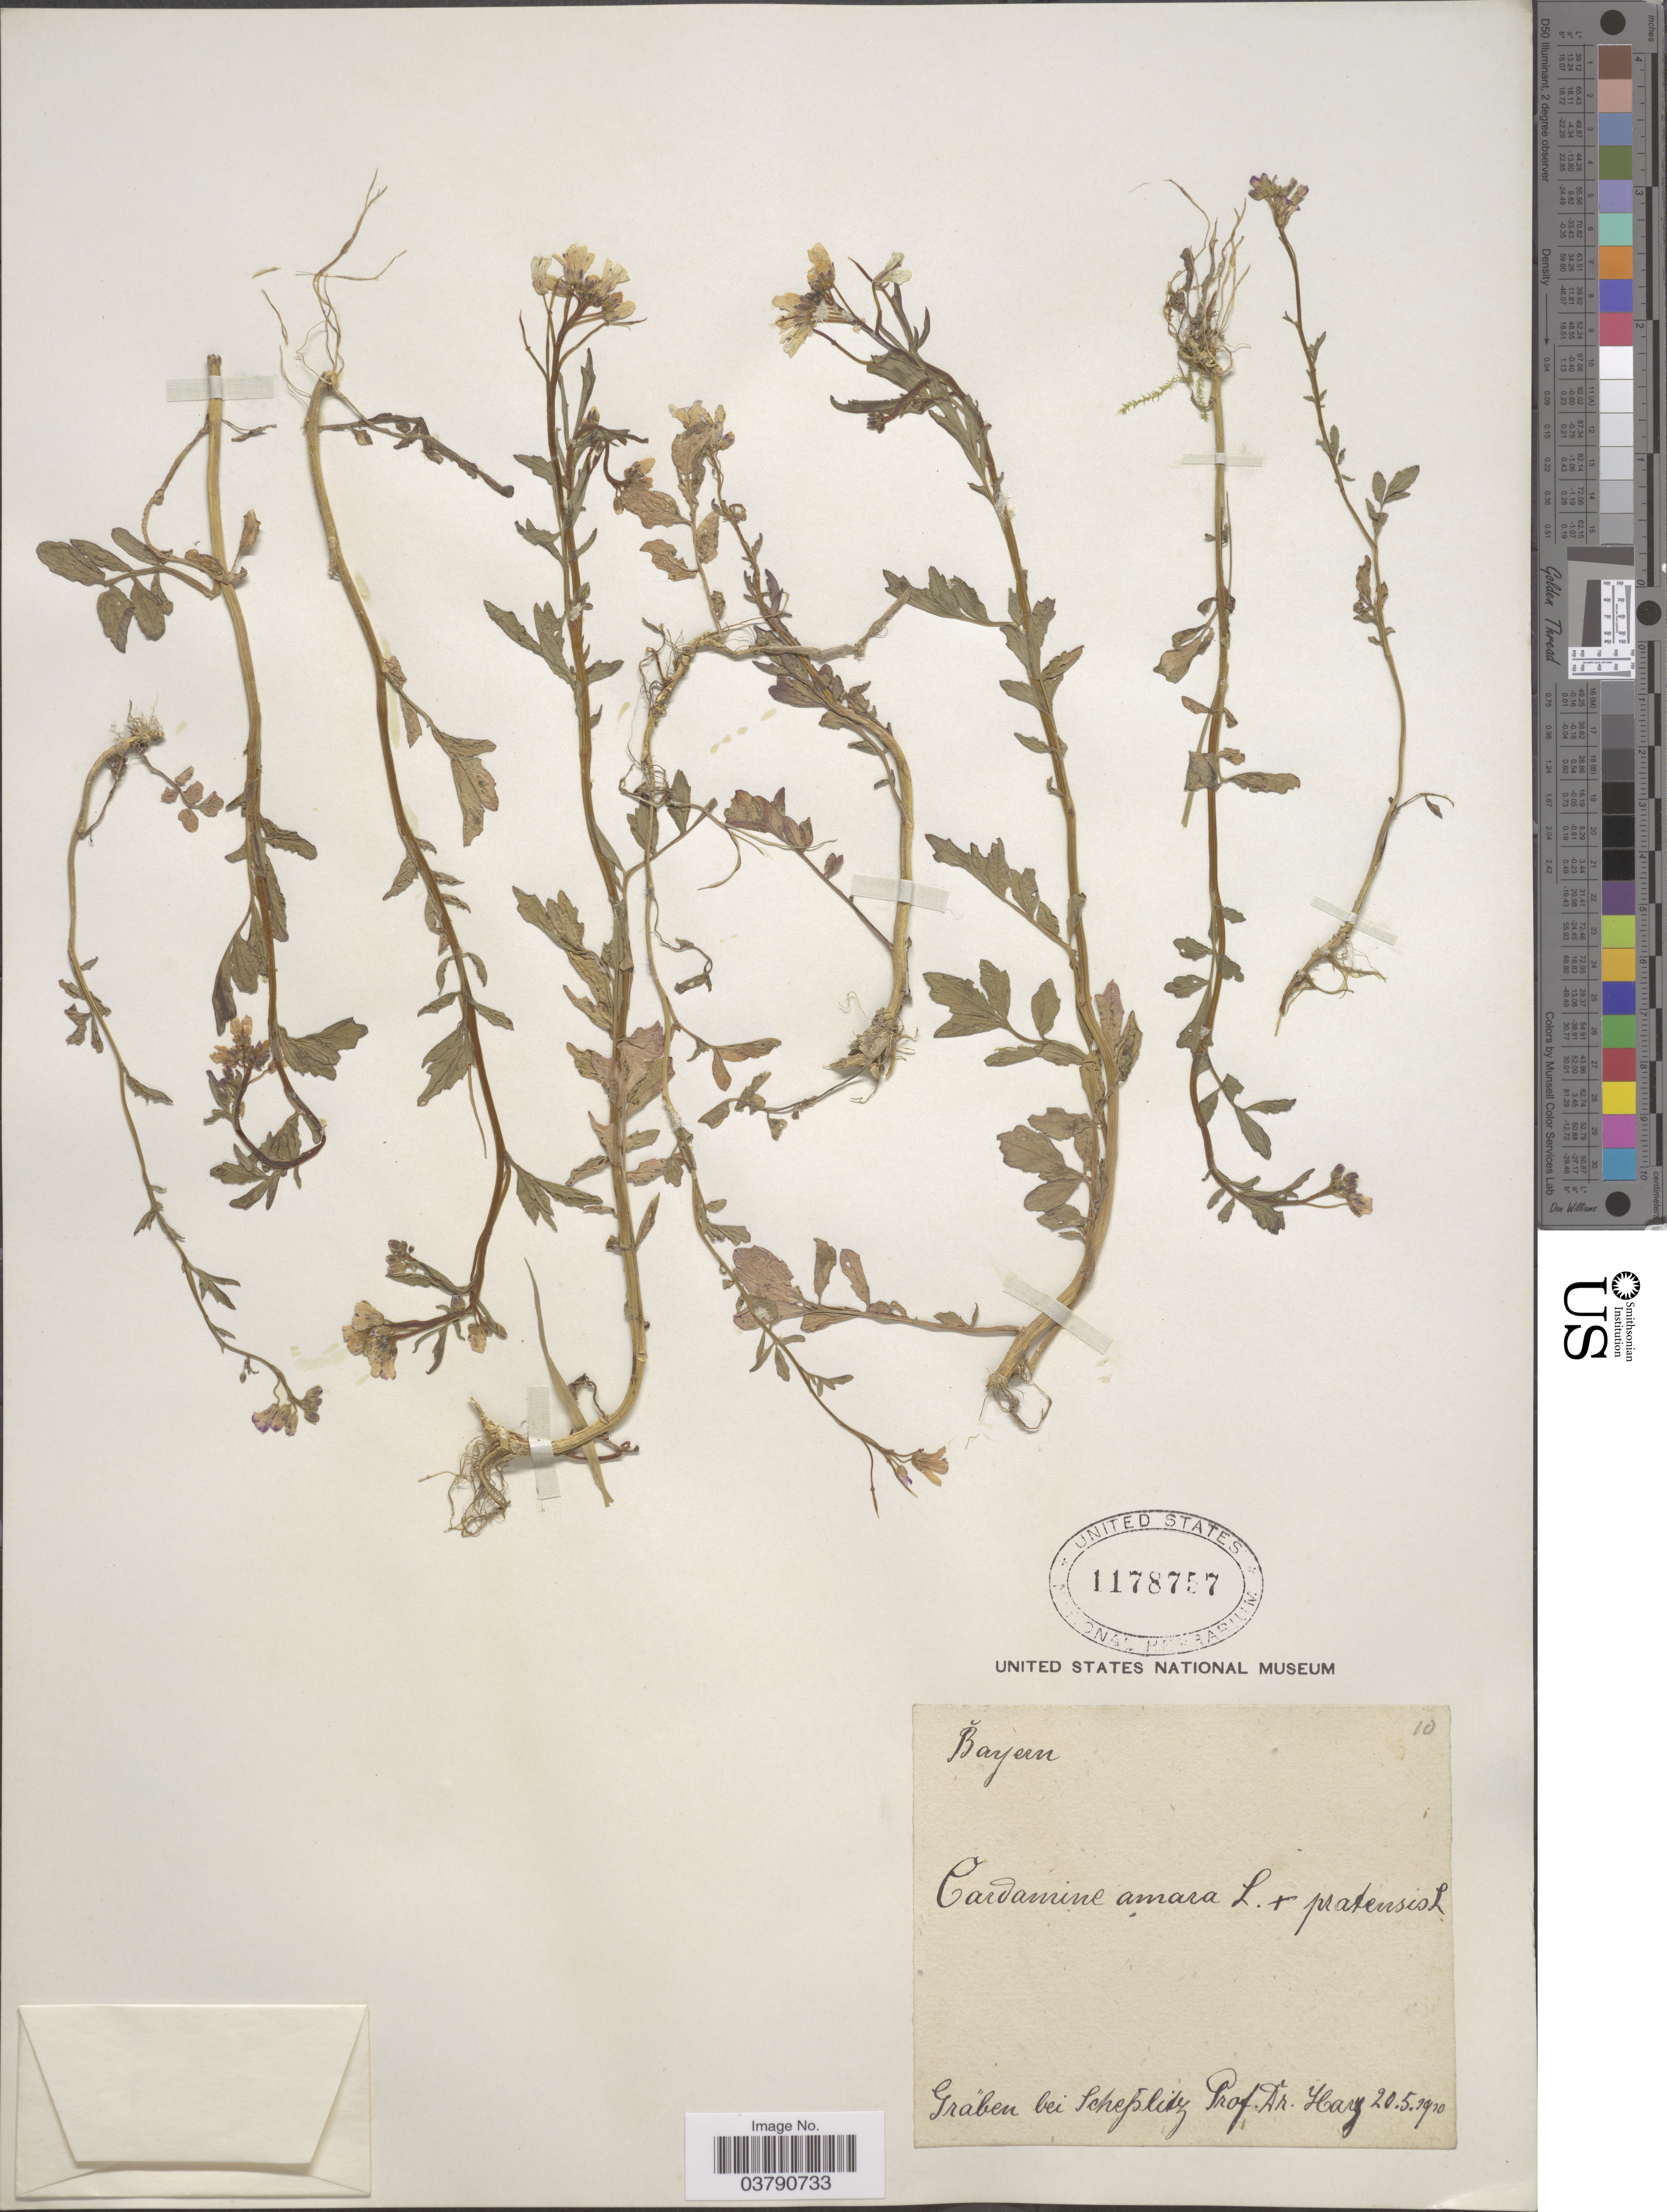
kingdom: Plantae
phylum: Tracheophyta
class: Magnoliopsida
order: Brassicales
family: Brassicaceae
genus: Cardamine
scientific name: Cardamine amara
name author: L.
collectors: -. Harz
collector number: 10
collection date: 1910-05-20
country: Germany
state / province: Bayern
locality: Gräben bei Schesslitz.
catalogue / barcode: US 1178757